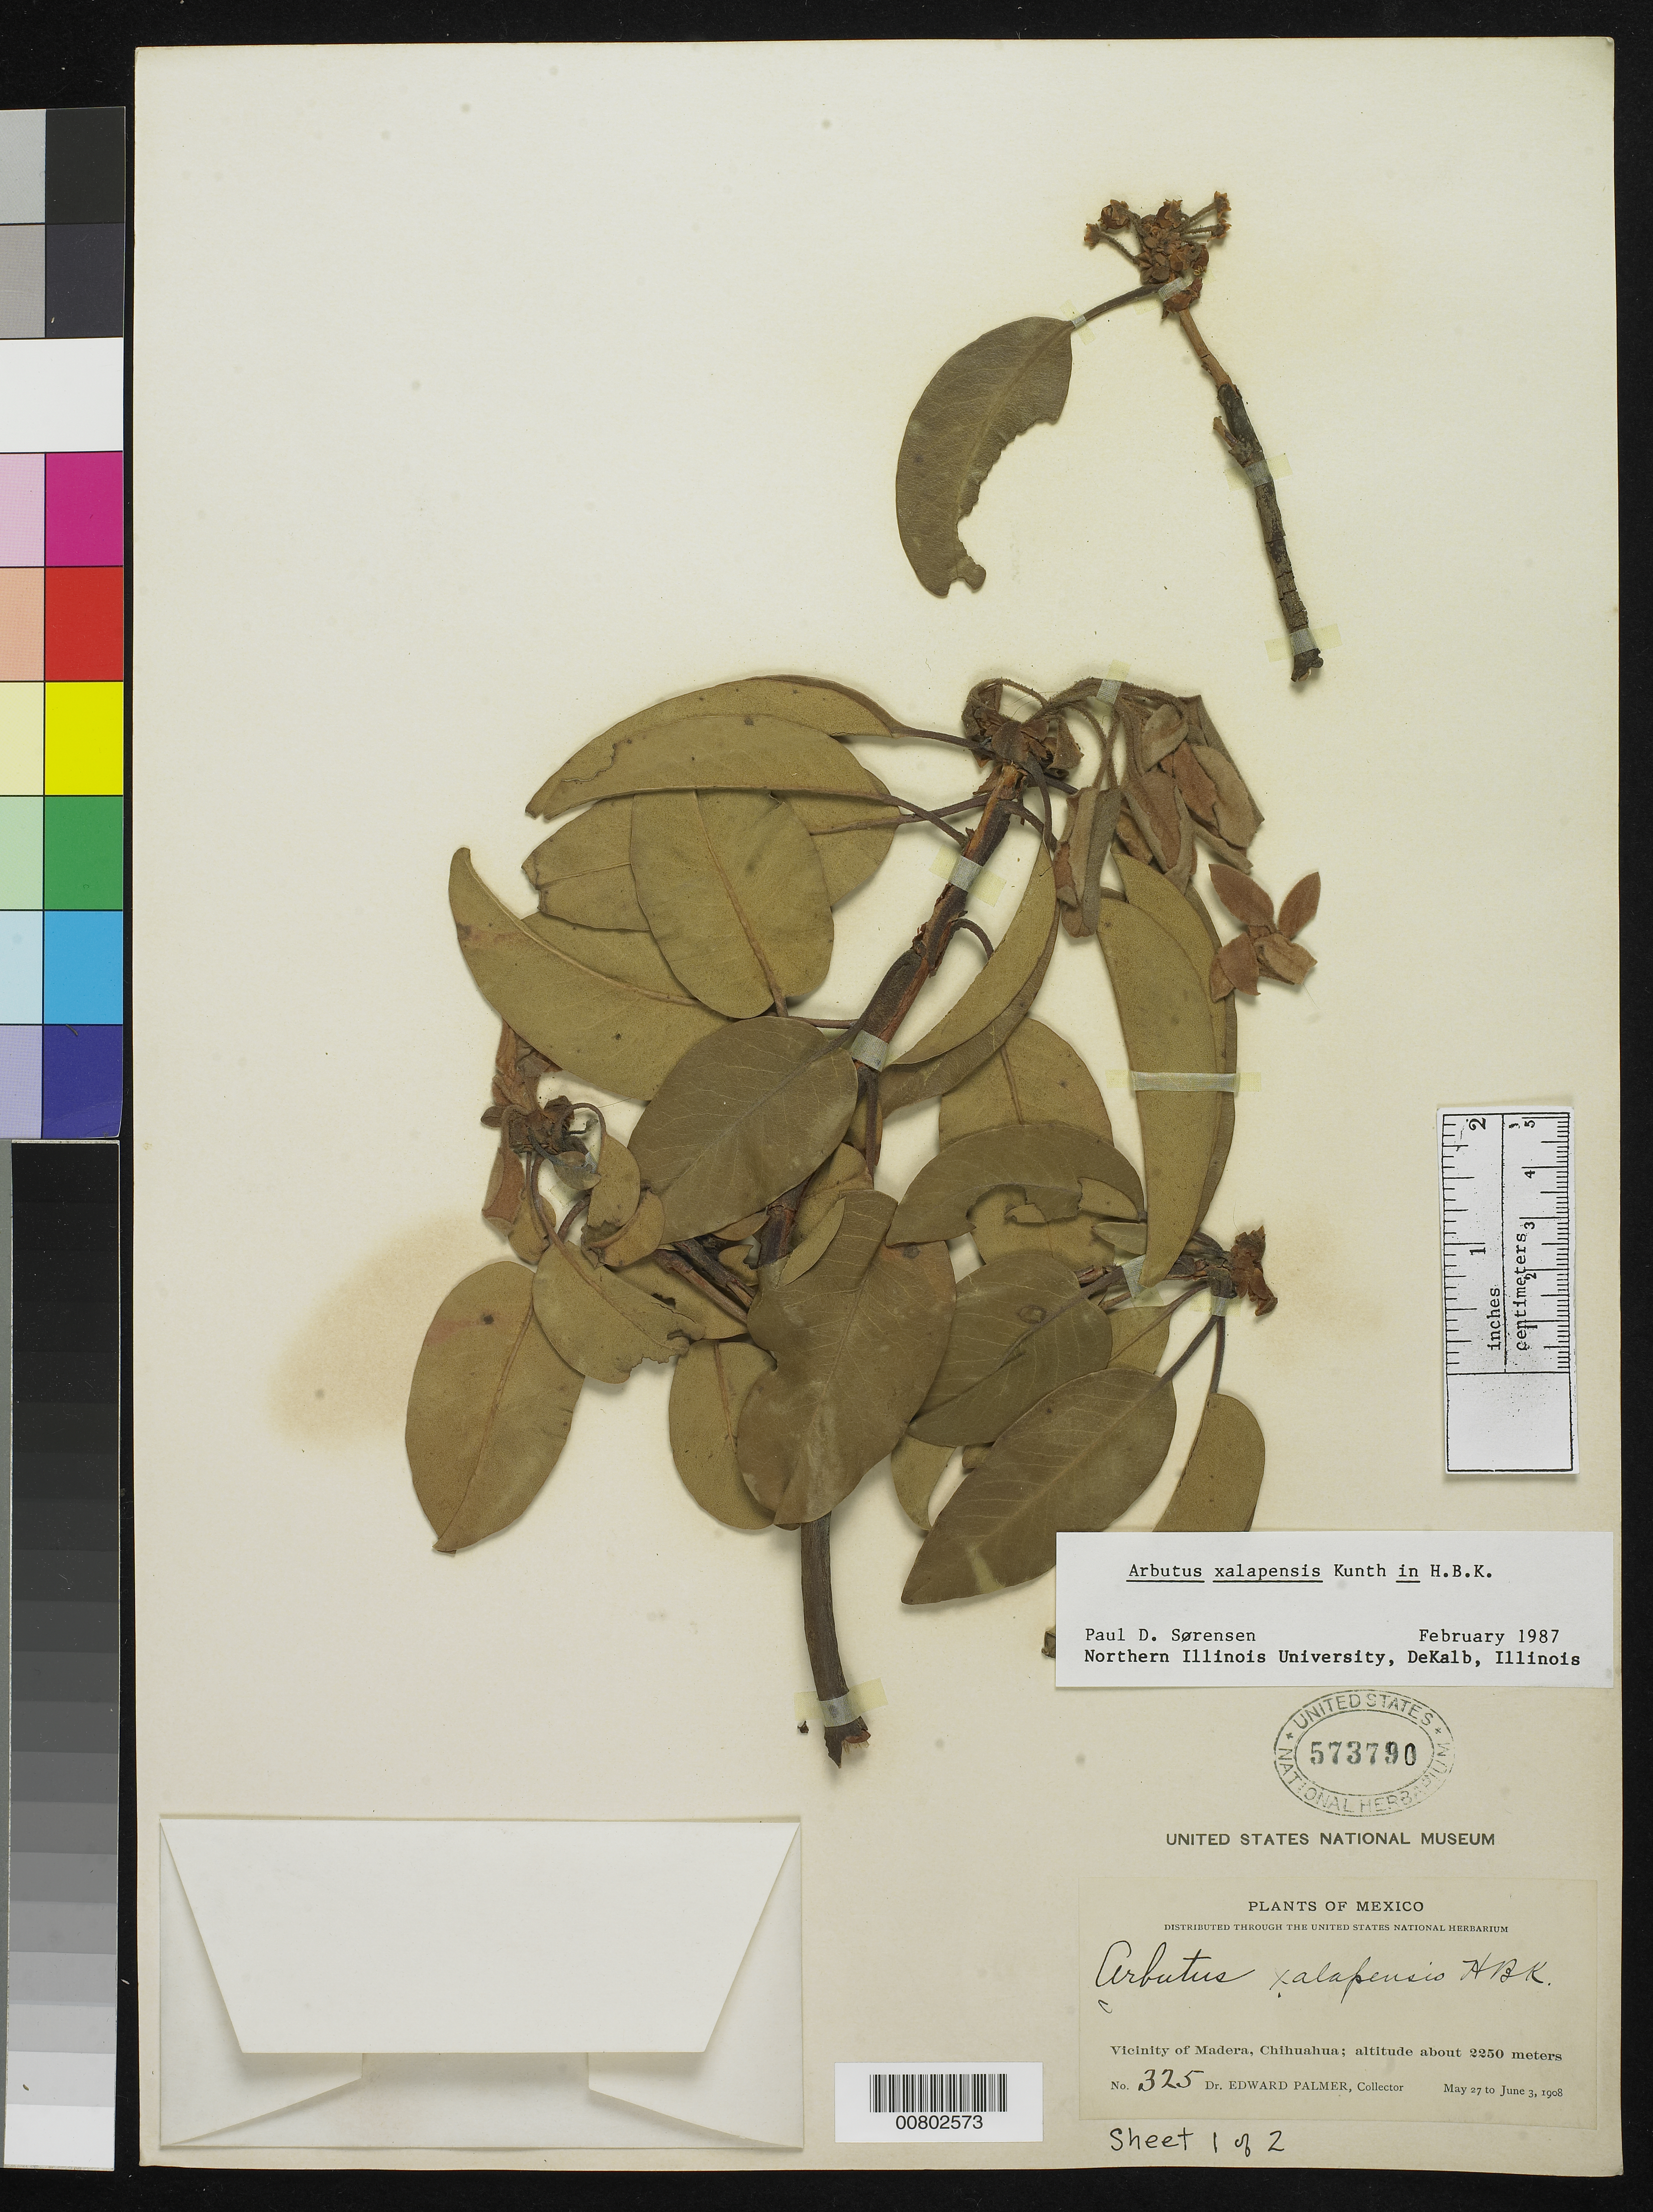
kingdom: Plantae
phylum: Tracheophyta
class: Magnoliopsida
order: Ericales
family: Ericaceae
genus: Arbutus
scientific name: Arbutus xalapensis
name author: Kunth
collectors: E. Palmer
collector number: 325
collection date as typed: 27 May 1908 to 03 Jun 1908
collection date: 1908-05-27/1908-06-03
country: Mexico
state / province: Chihuahua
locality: Vicinity of Madera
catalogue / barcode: US 573790